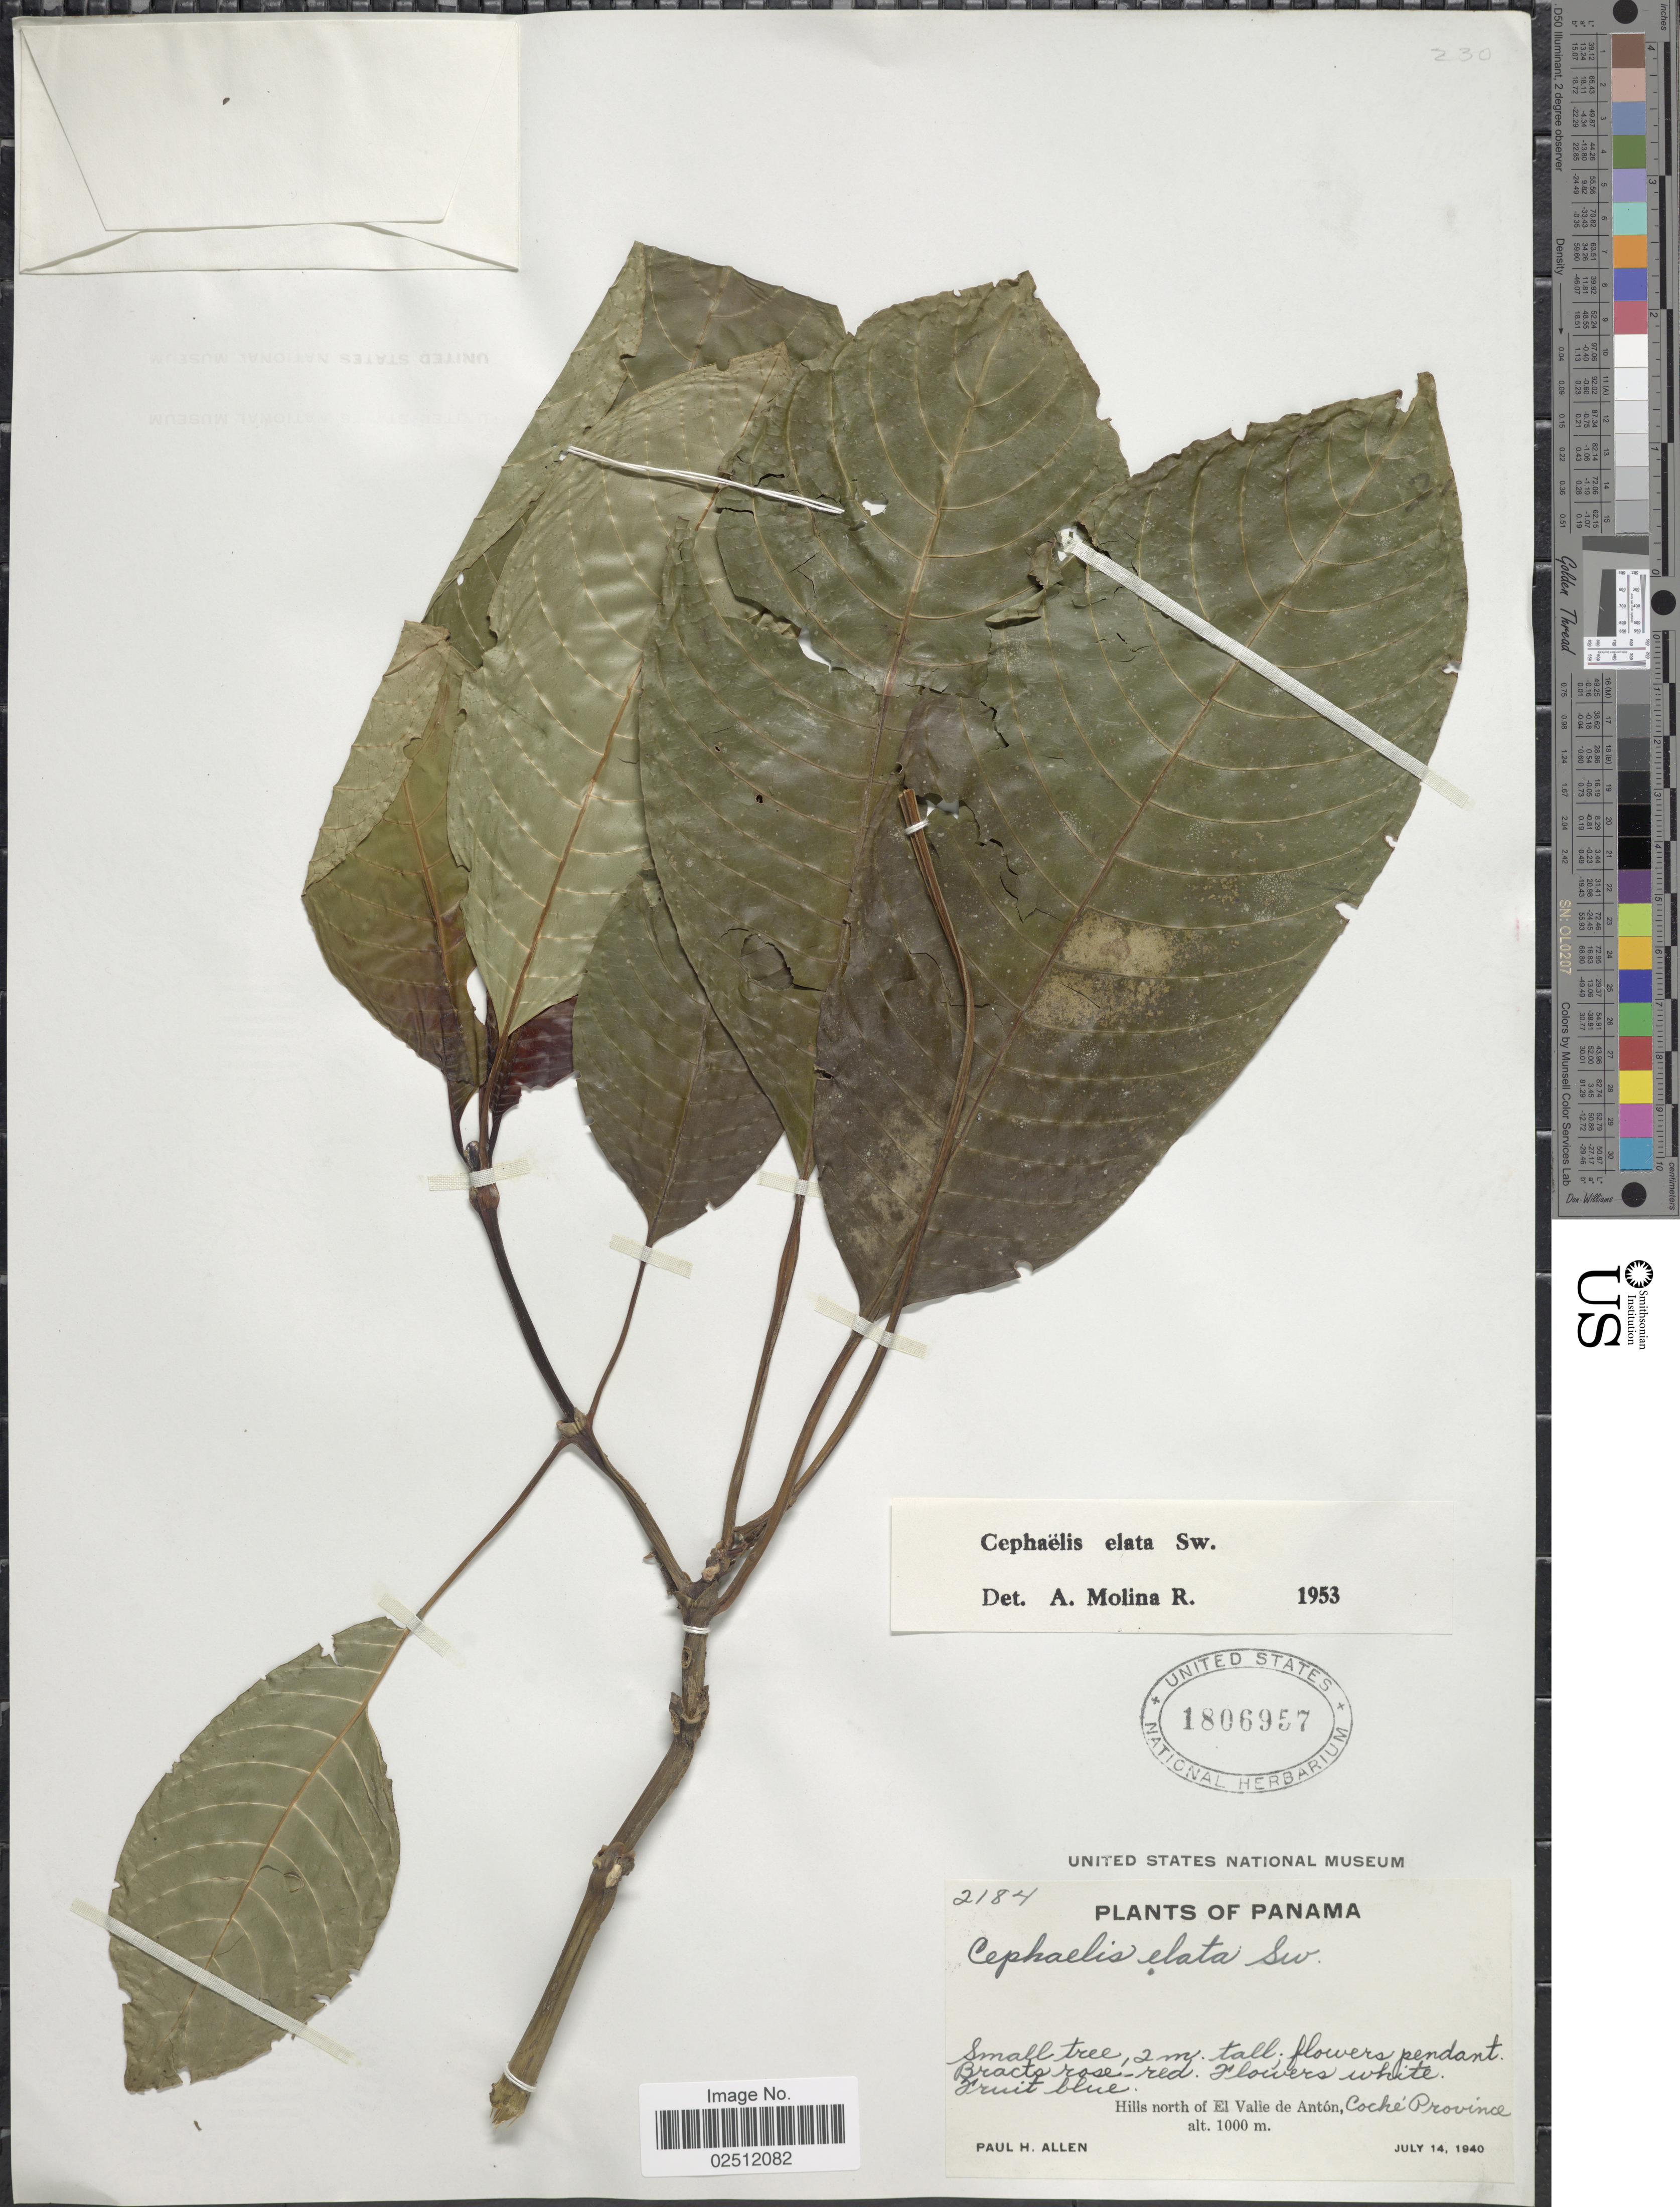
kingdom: Plantae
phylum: Tracheophyta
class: Magnoliopsida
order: Gentianales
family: Rubiaceae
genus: Psychotria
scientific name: Psychotria elata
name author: (Sw.) Hammel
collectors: P. H. Allen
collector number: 2184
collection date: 1940-07-14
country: Panama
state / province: Coclé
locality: Hills north of El Valle de Antón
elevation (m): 1000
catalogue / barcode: US 1806957